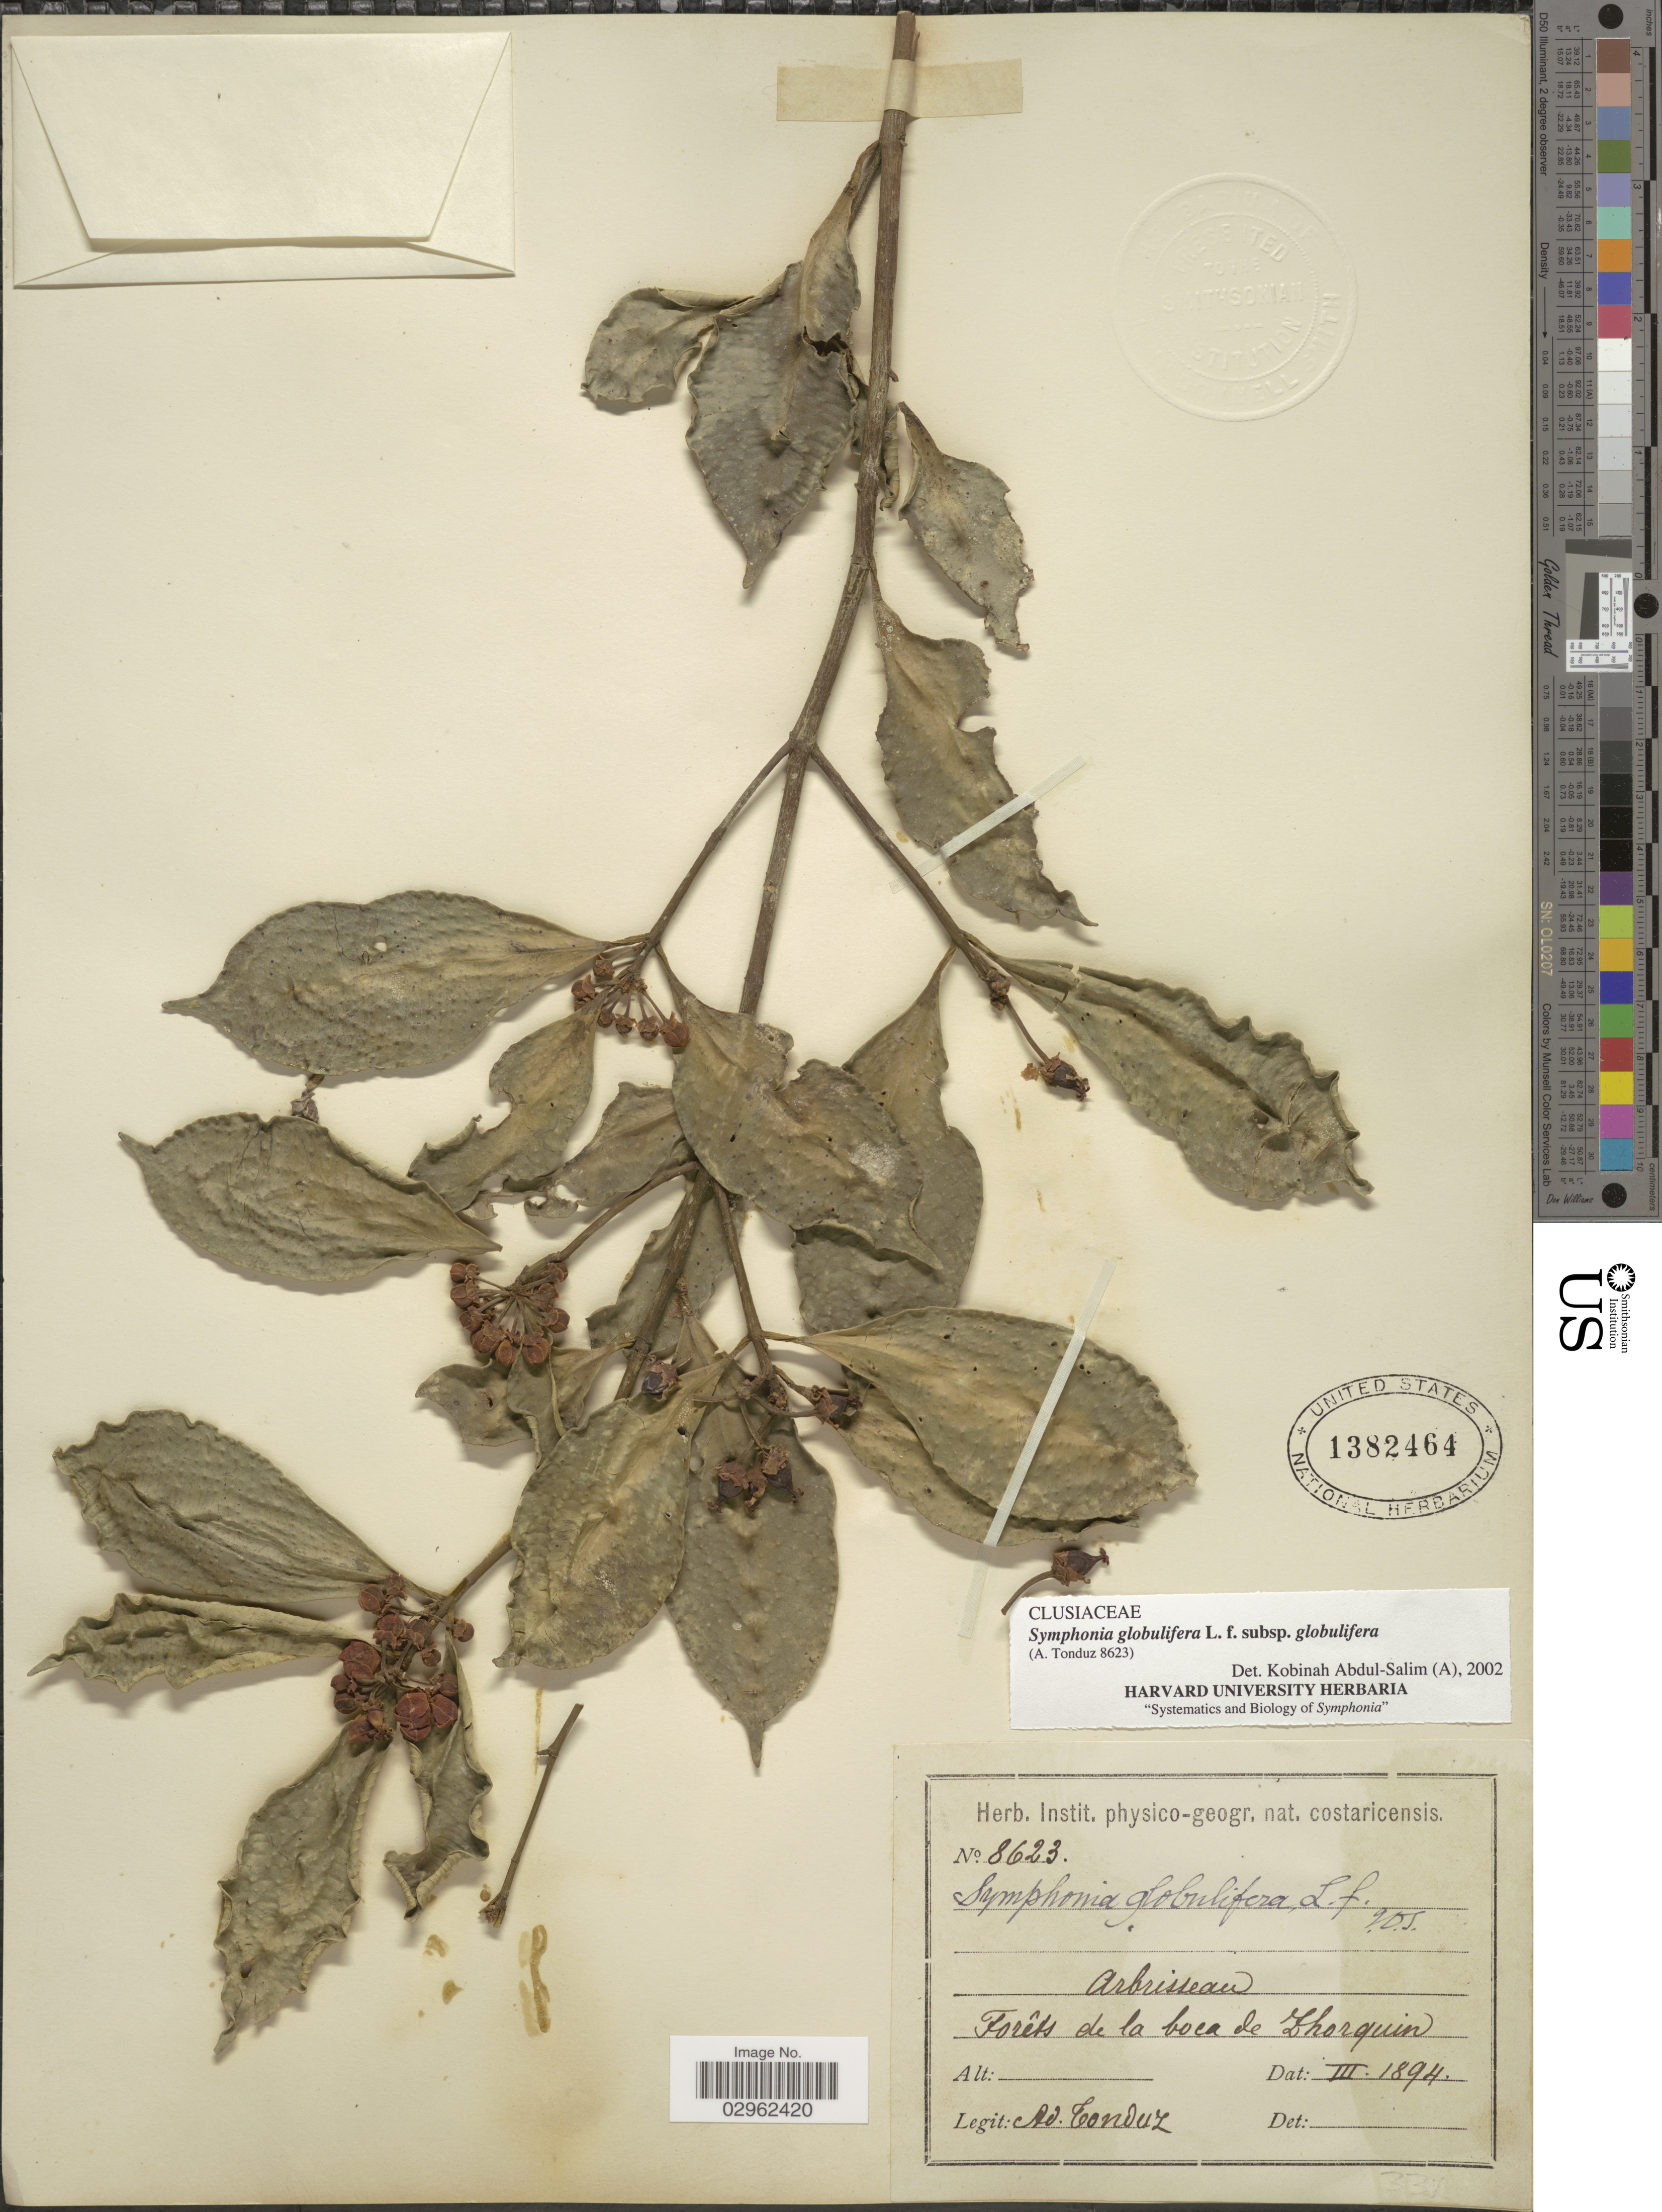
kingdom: Plantae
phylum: Tracheophyta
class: Magnoliopsida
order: Malpighiales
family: Clusiaceae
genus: Symphonia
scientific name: Symphonia globulifera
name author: L. f.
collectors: A. Tonduz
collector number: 8623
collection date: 1894-03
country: Costa Rica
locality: Forêts de la boca de Zhorquin.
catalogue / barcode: US 1382464